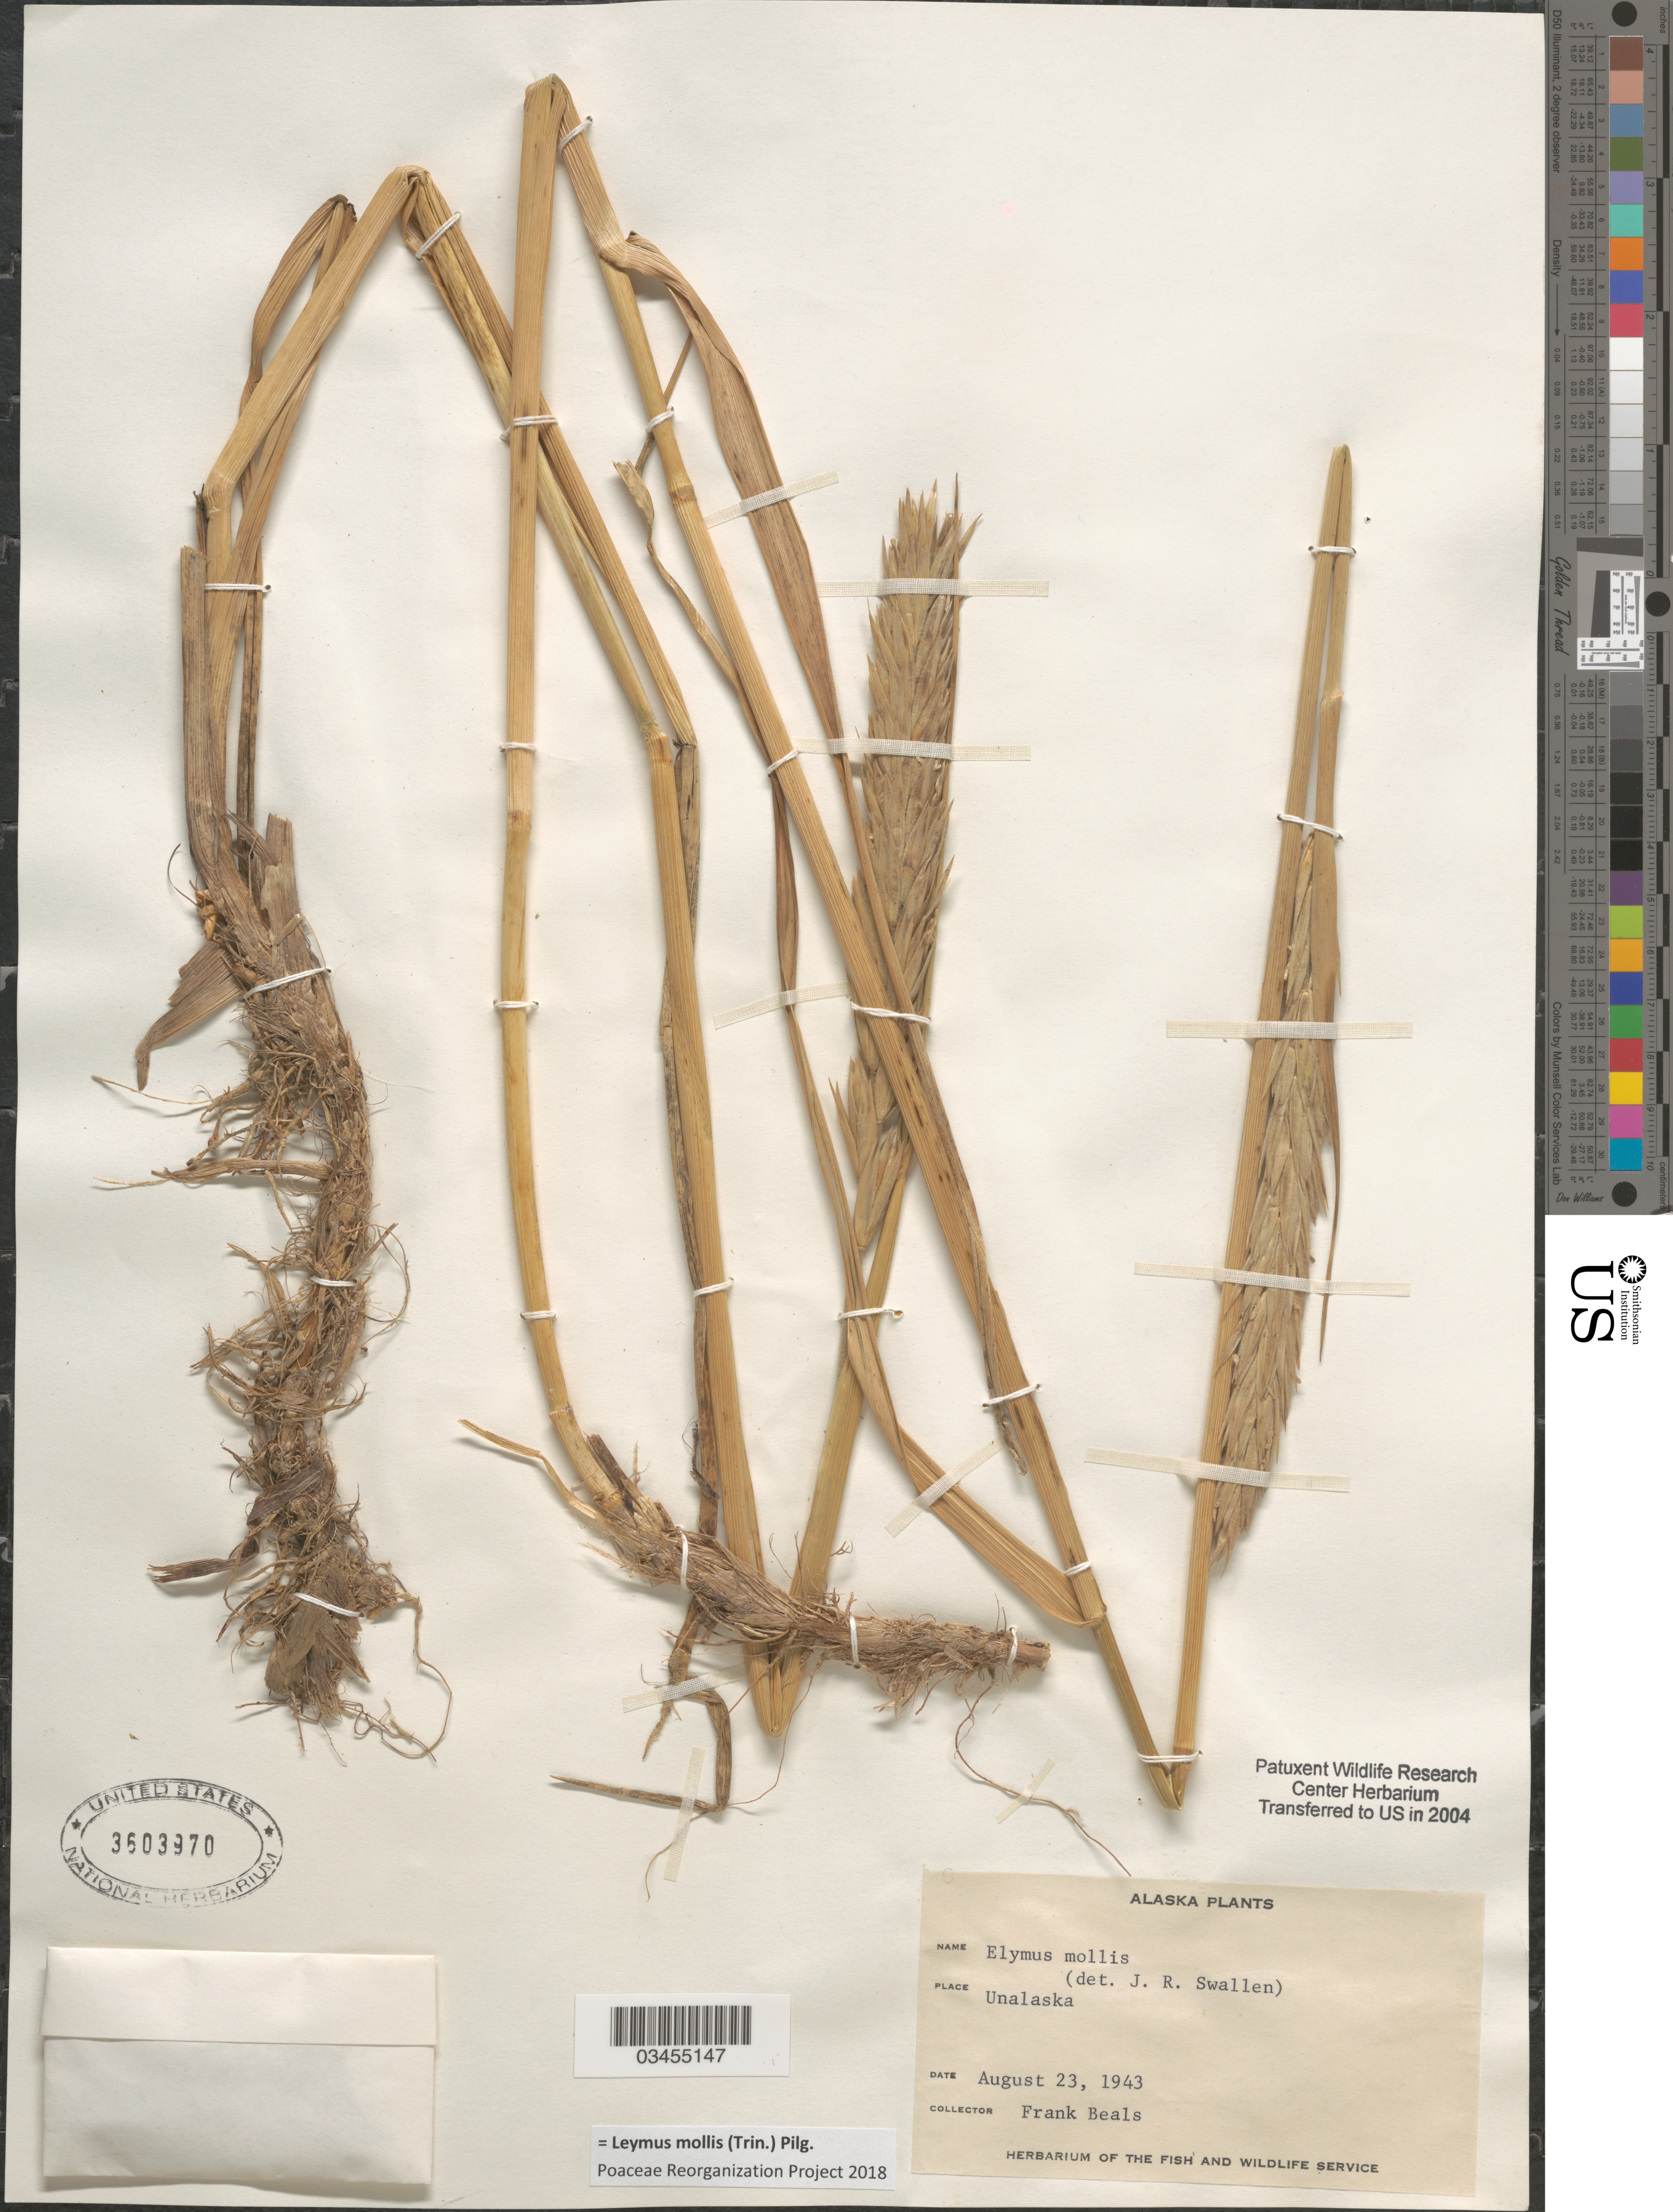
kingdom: Plantae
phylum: Tracheophyta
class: Liliopsida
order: Poales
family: Poaceae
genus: Leymus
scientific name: Leymus mollis subsp. mollis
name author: (Trin.) Pilg.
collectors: F. Beals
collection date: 1943-08-23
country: United States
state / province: Alaska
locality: Unalaska. Herbarium of the Biological Survey.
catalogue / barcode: US 3603970